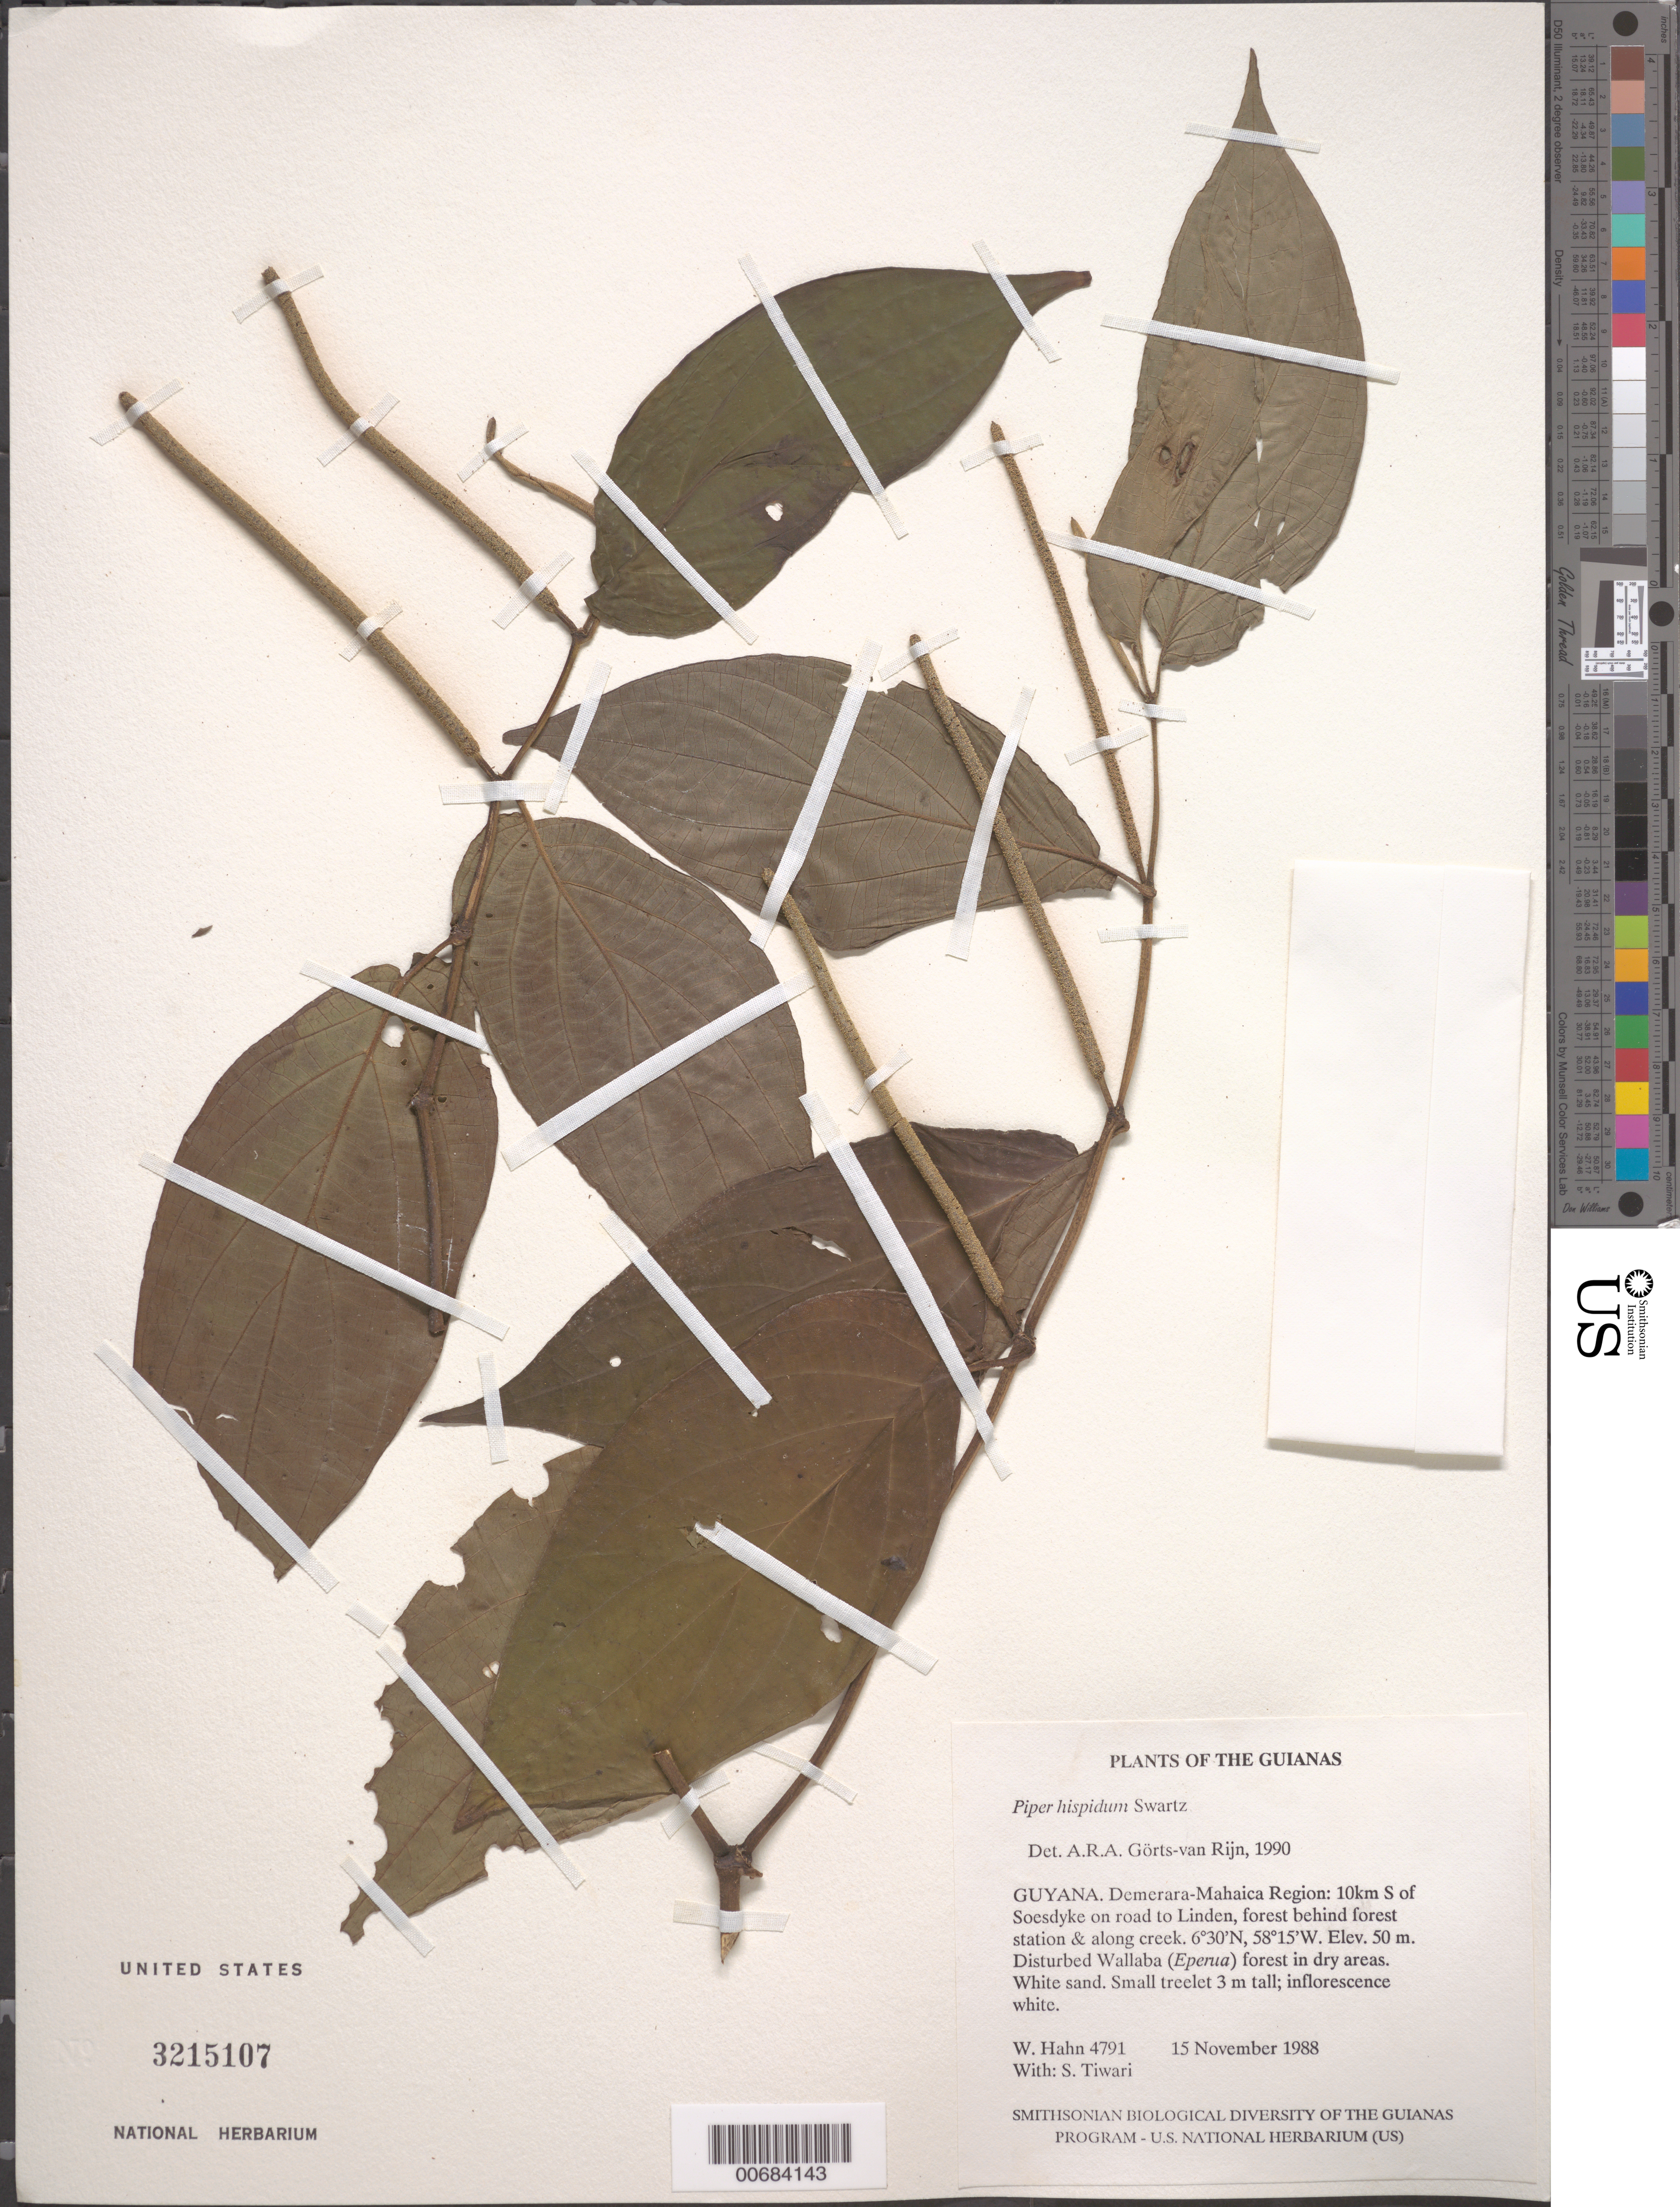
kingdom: Plantae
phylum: Tracheophyta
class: Magnoliopsida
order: Piperales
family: Piperaceae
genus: Piper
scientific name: Piper hispidum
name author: Sw.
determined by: Görts-van Rijn, A. R. A.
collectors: W. Hahn & S. Tiwari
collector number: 4791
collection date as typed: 15 November 1988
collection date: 1988-11-15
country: Guyana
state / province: Demerara-Mahaica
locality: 10km S of Soesdyke on road to Linden, behind forest station & along creek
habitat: Disturbed Wallaba (Eperua) forest in dry areas. White sand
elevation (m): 50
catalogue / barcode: US 3215107